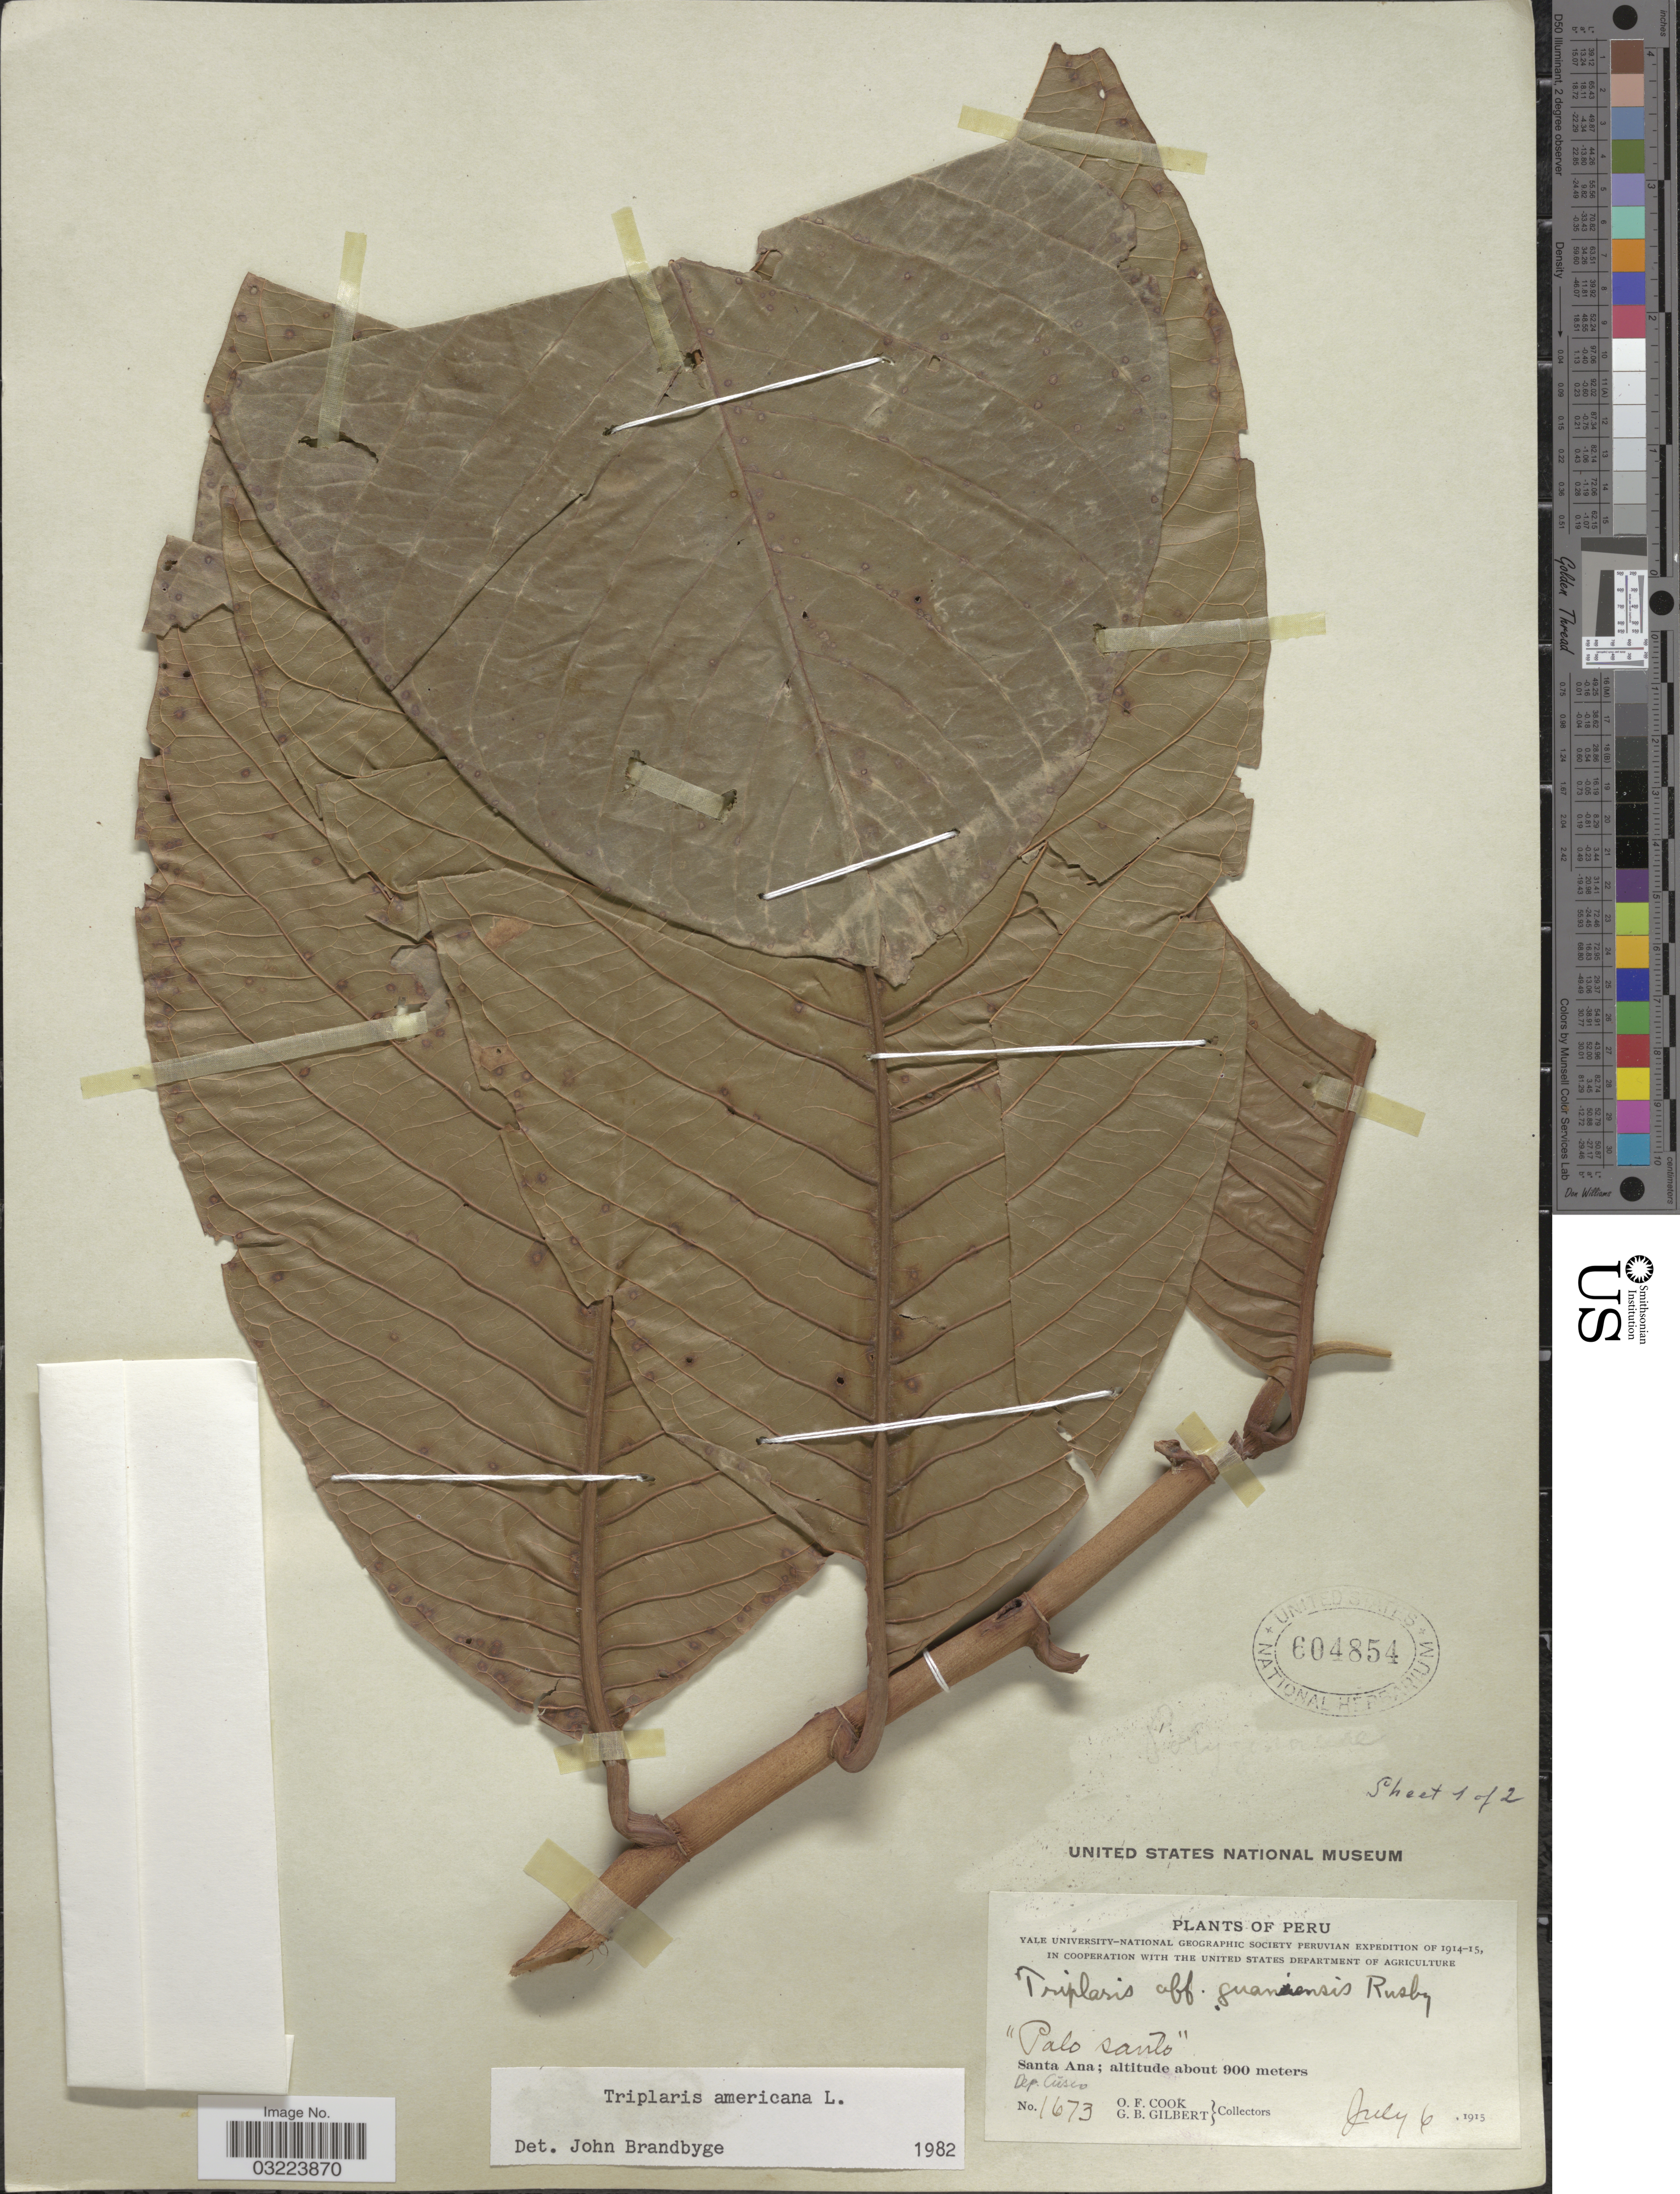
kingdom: Plantae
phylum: Tracheophyta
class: Magnoliopsida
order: Caryophyllales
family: Polygonaceae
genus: Triplaris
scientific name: Triplaris americana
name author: L.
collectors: O. F. Cook & G. B. Gilbert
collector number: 1673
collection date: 1915-07-06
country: Peru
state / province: Cusco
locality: Dep. Cusco: Santa Ana.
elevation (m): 900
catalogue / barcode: US 604854